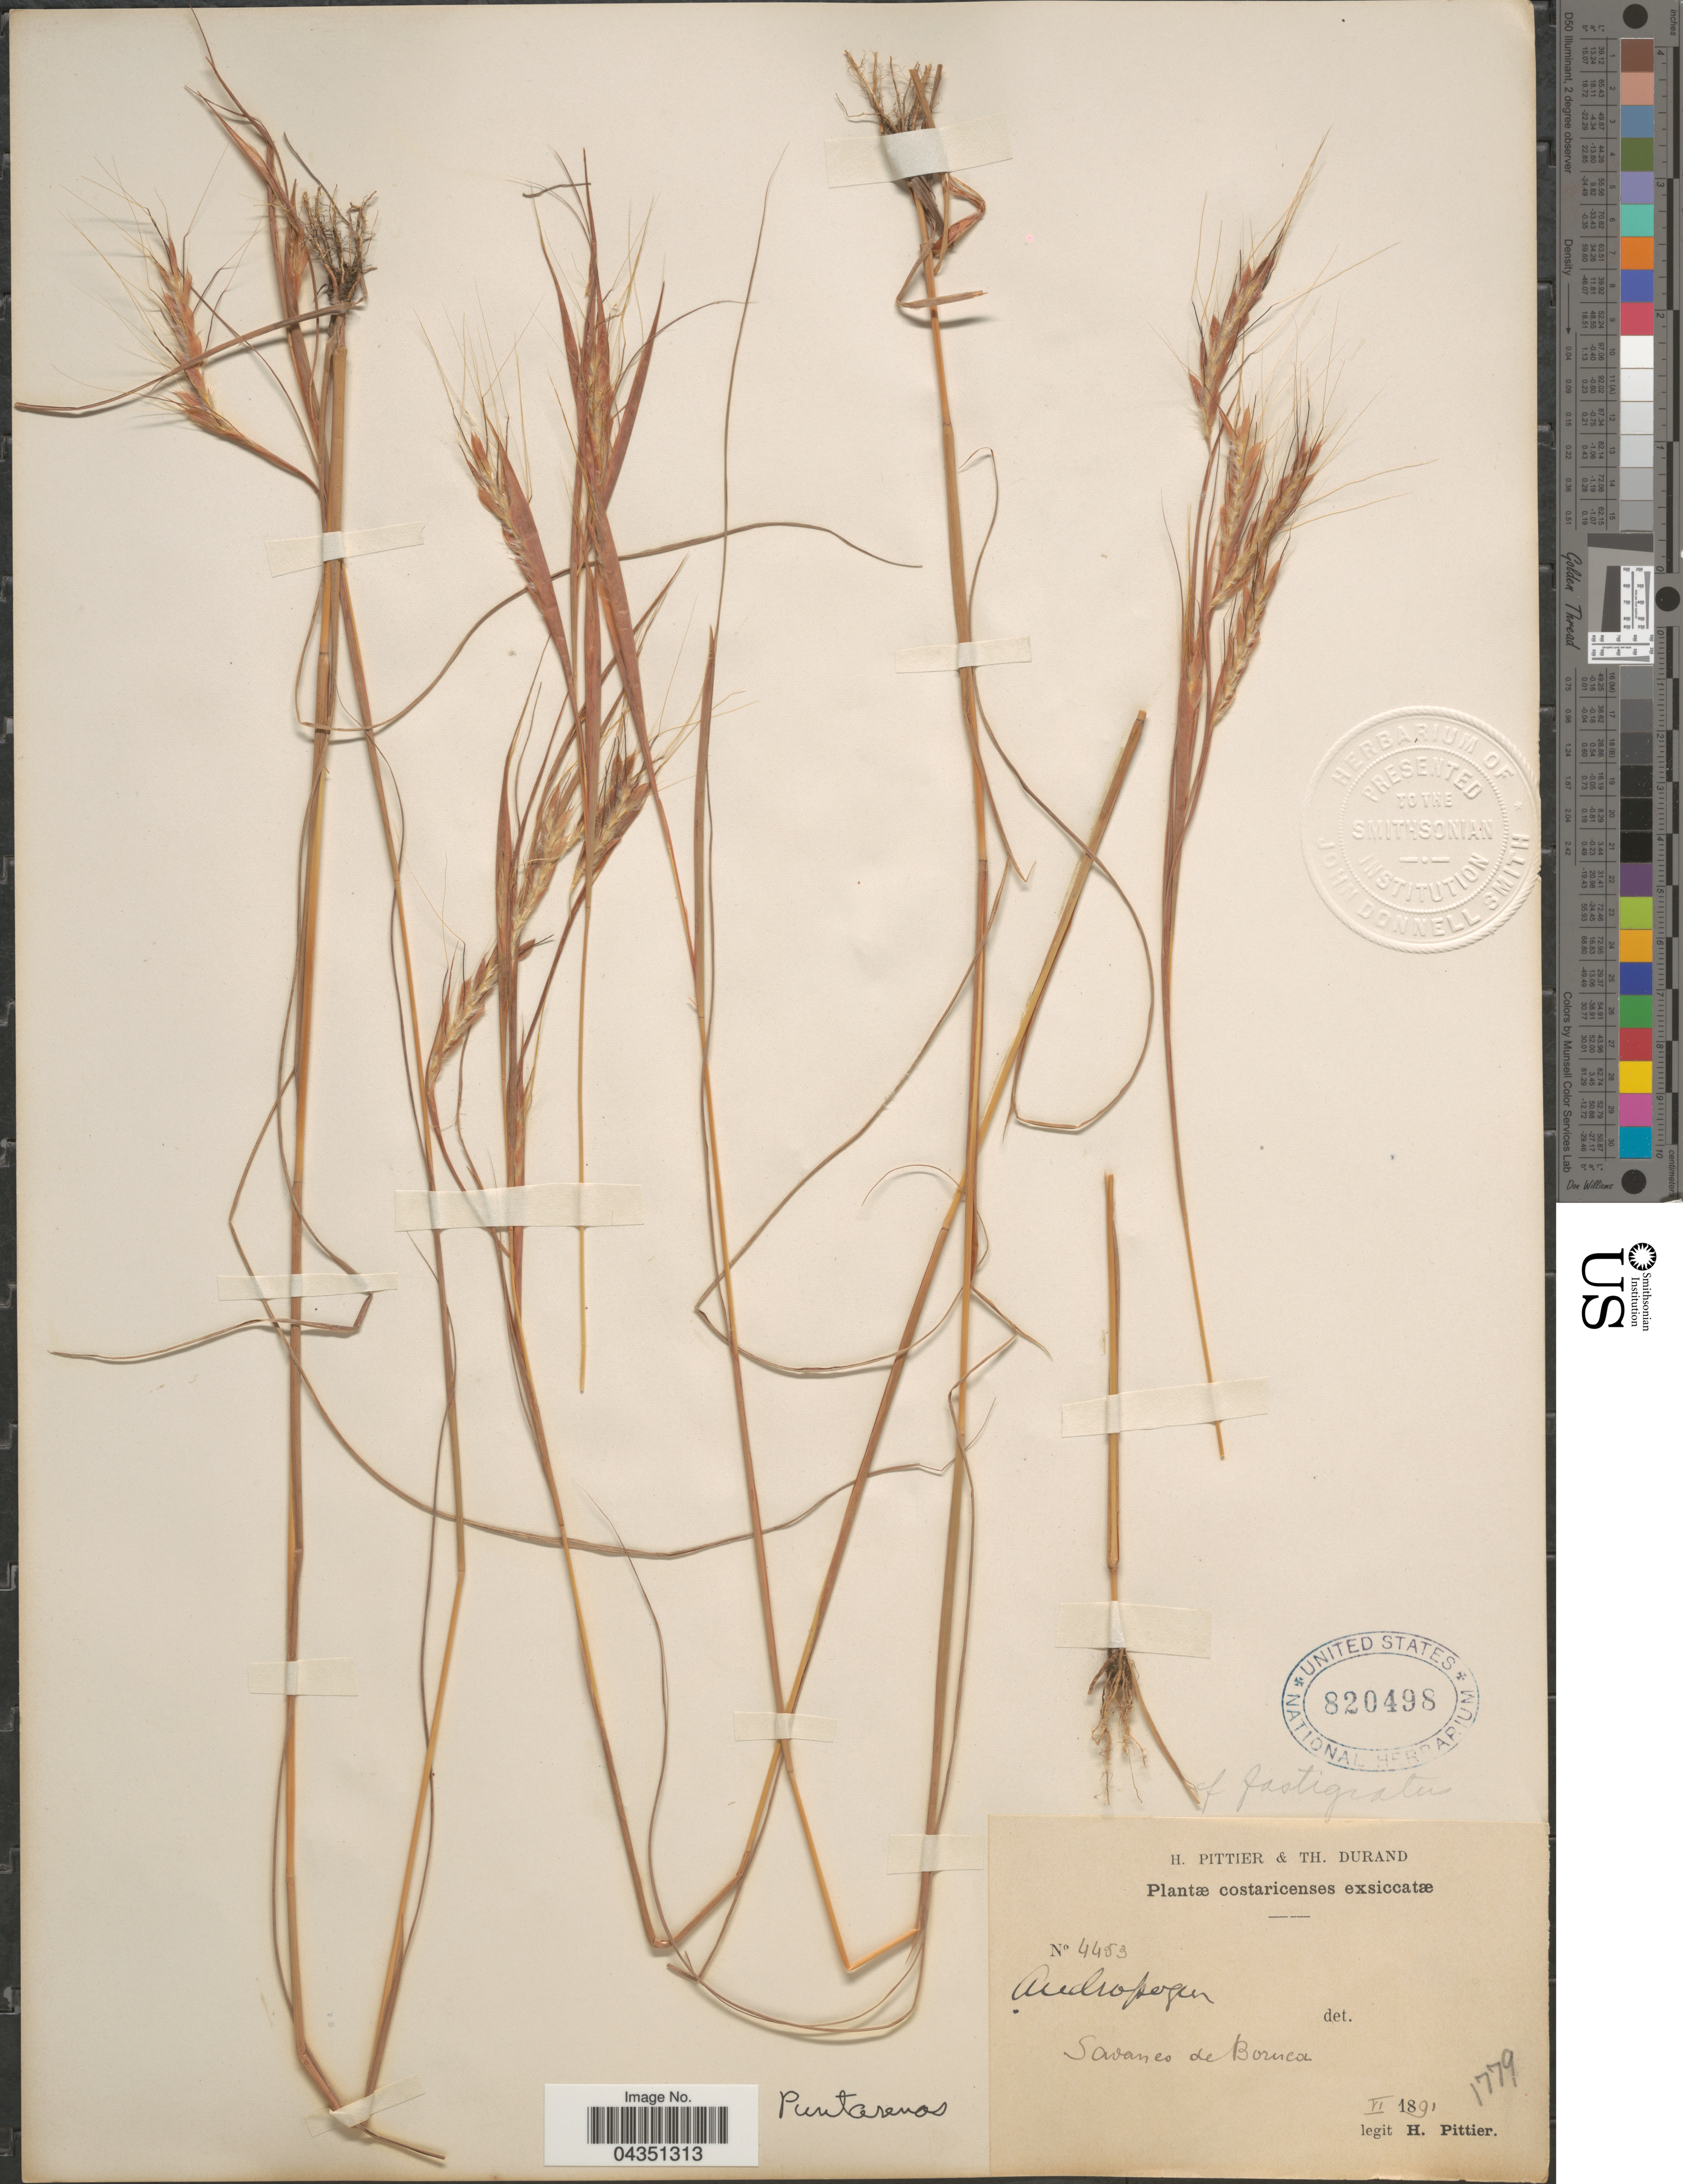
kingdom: Plantae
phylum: Tracheophyta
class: Liliopsida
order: Poales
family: Poaceae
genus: Diectomis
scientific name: Diectomis fastigiata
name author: (Sw.) P. Beauv.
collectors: H. F. Pittier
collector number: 4453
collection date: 1891-06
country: Costa Rica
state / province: Puntarenas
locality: Savanes de Boruca.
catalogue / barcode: US 820498